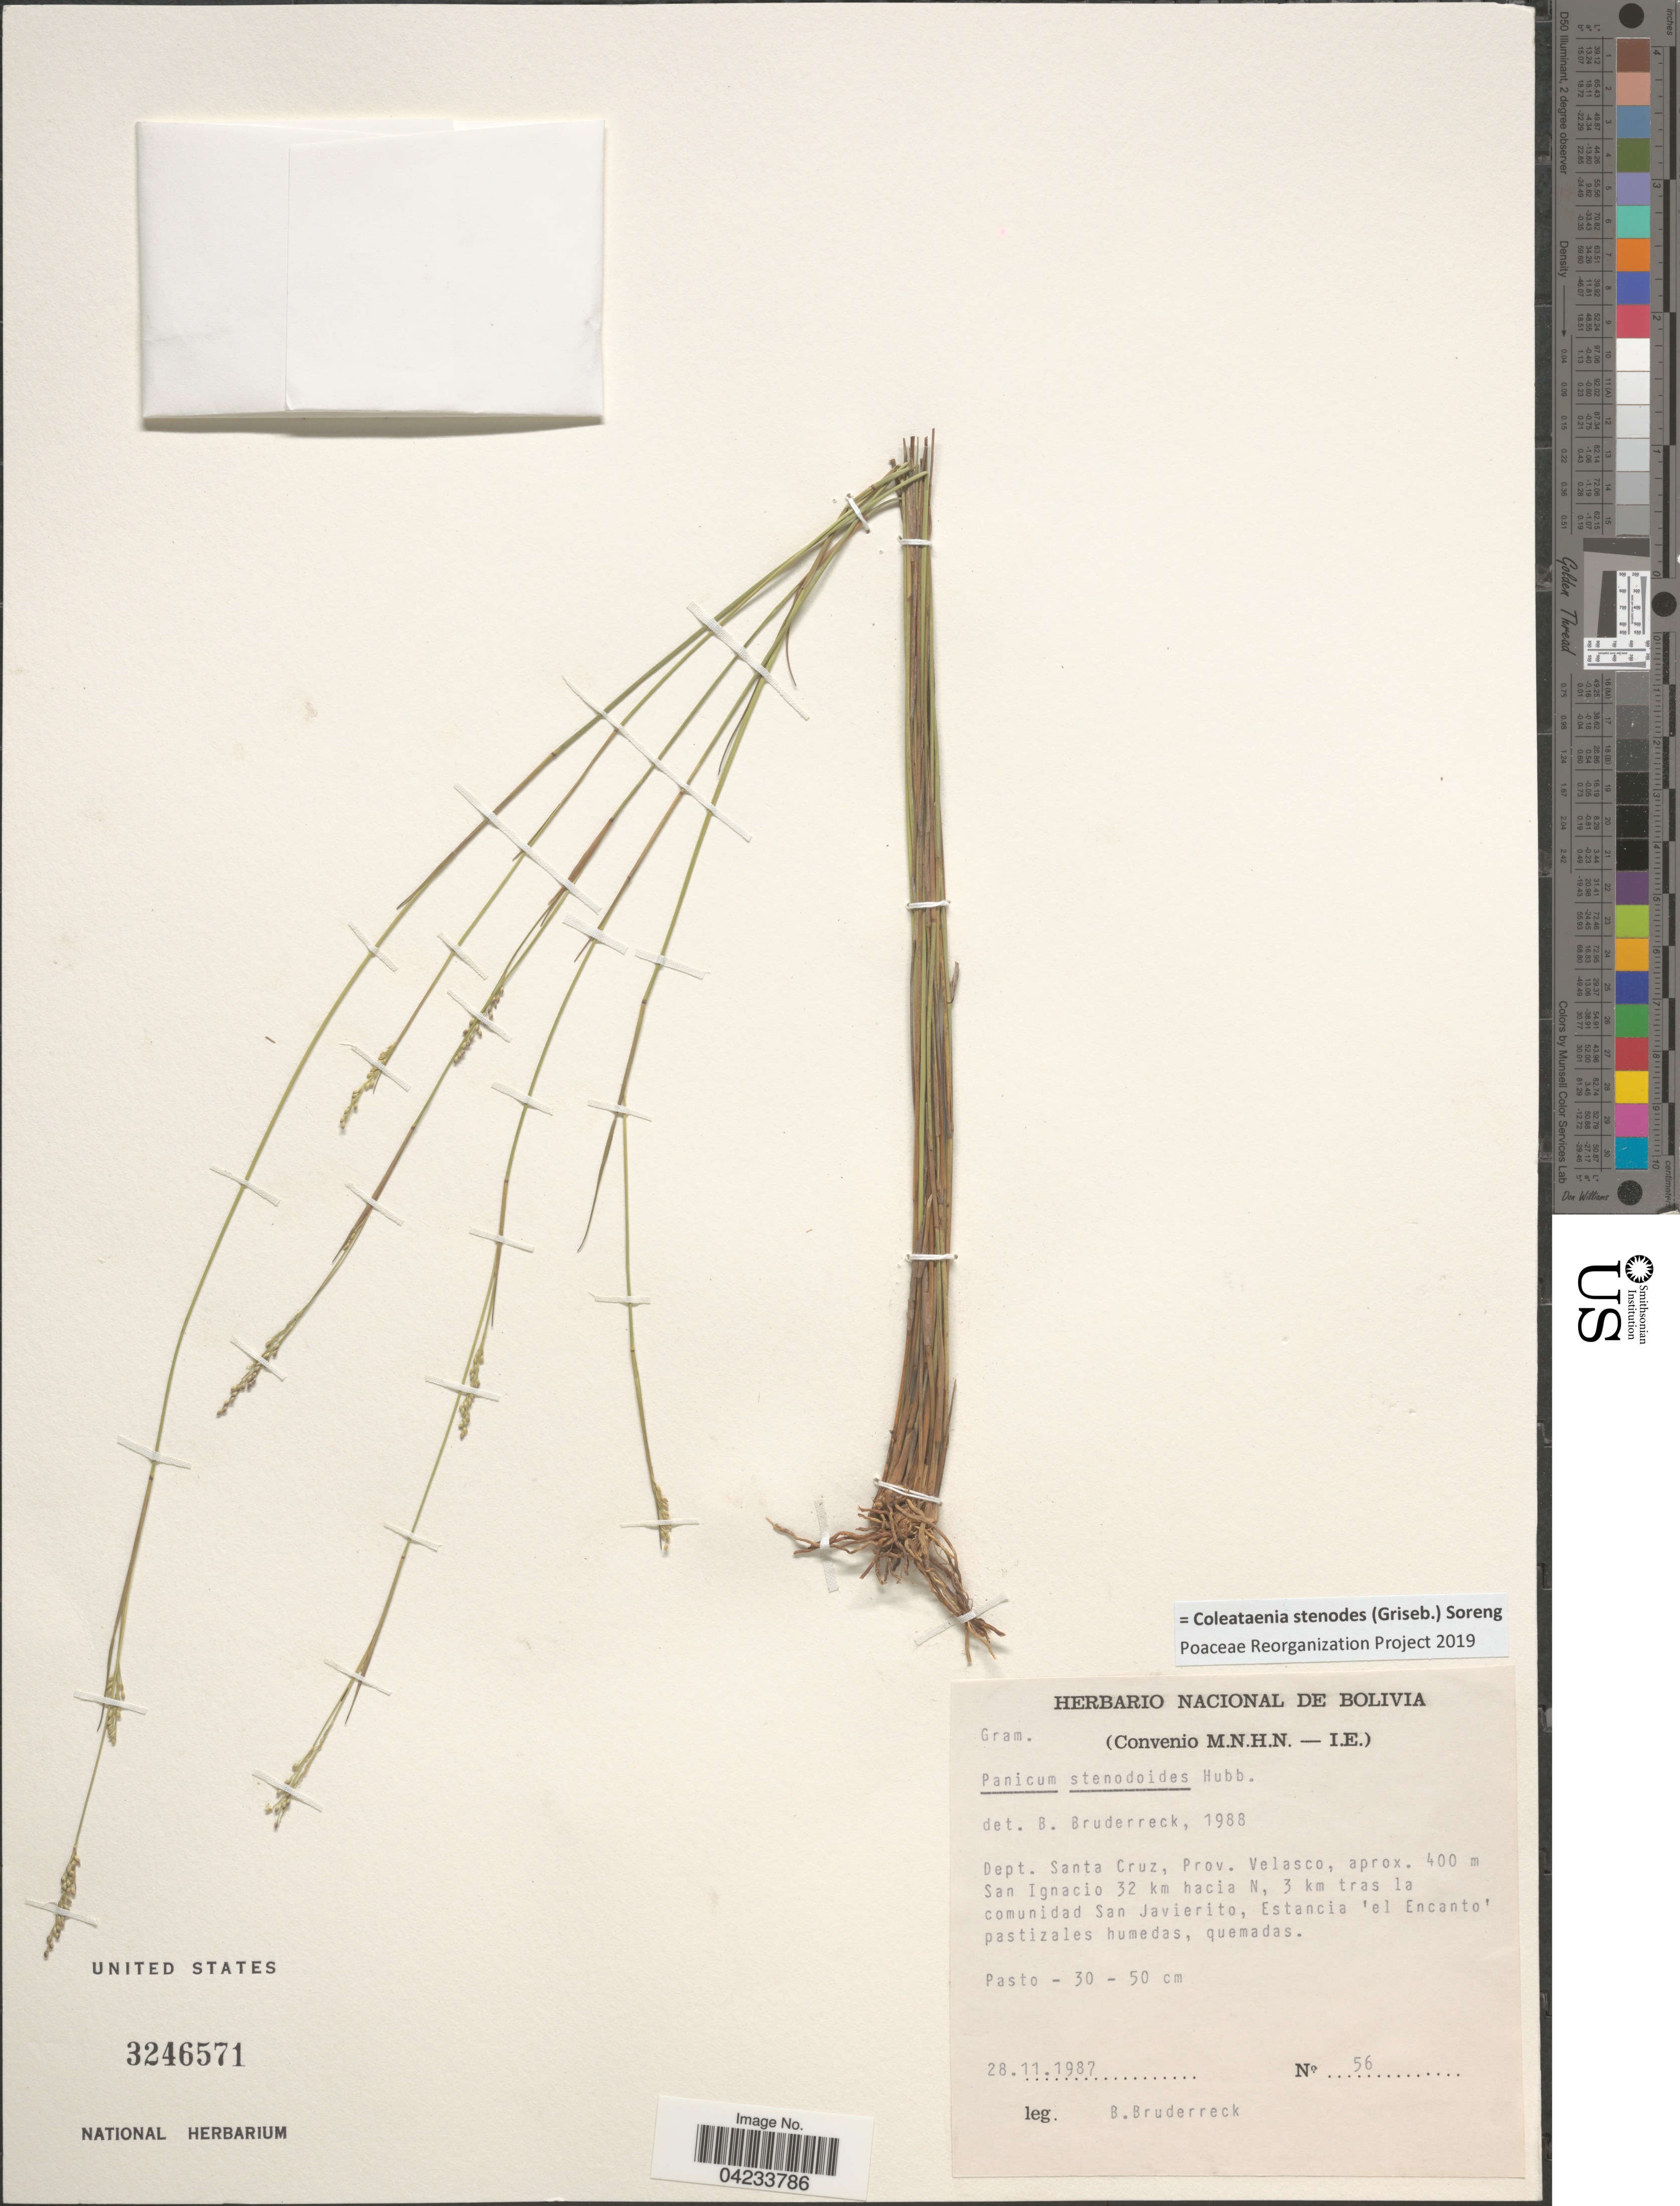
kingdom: Plantae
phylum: Tracheophyta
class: Liliopsida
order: Poales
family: Poaceae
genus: Coleataenia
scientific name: Coleataenia stenodes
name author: (Griseb.) Soreng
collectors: B. Bruderreck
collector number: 56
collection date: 1987-11-28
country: Bolivia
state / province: Santa Cruz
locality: Dept. Santa Cruz, Prov. Velasco, San Ignacio 32 km hacia N, 3 km tras la comunidad San Javierito, Estancia 'el Encanto' pastizales humedas, quemadas.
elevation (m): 400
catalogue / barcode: US 3246571